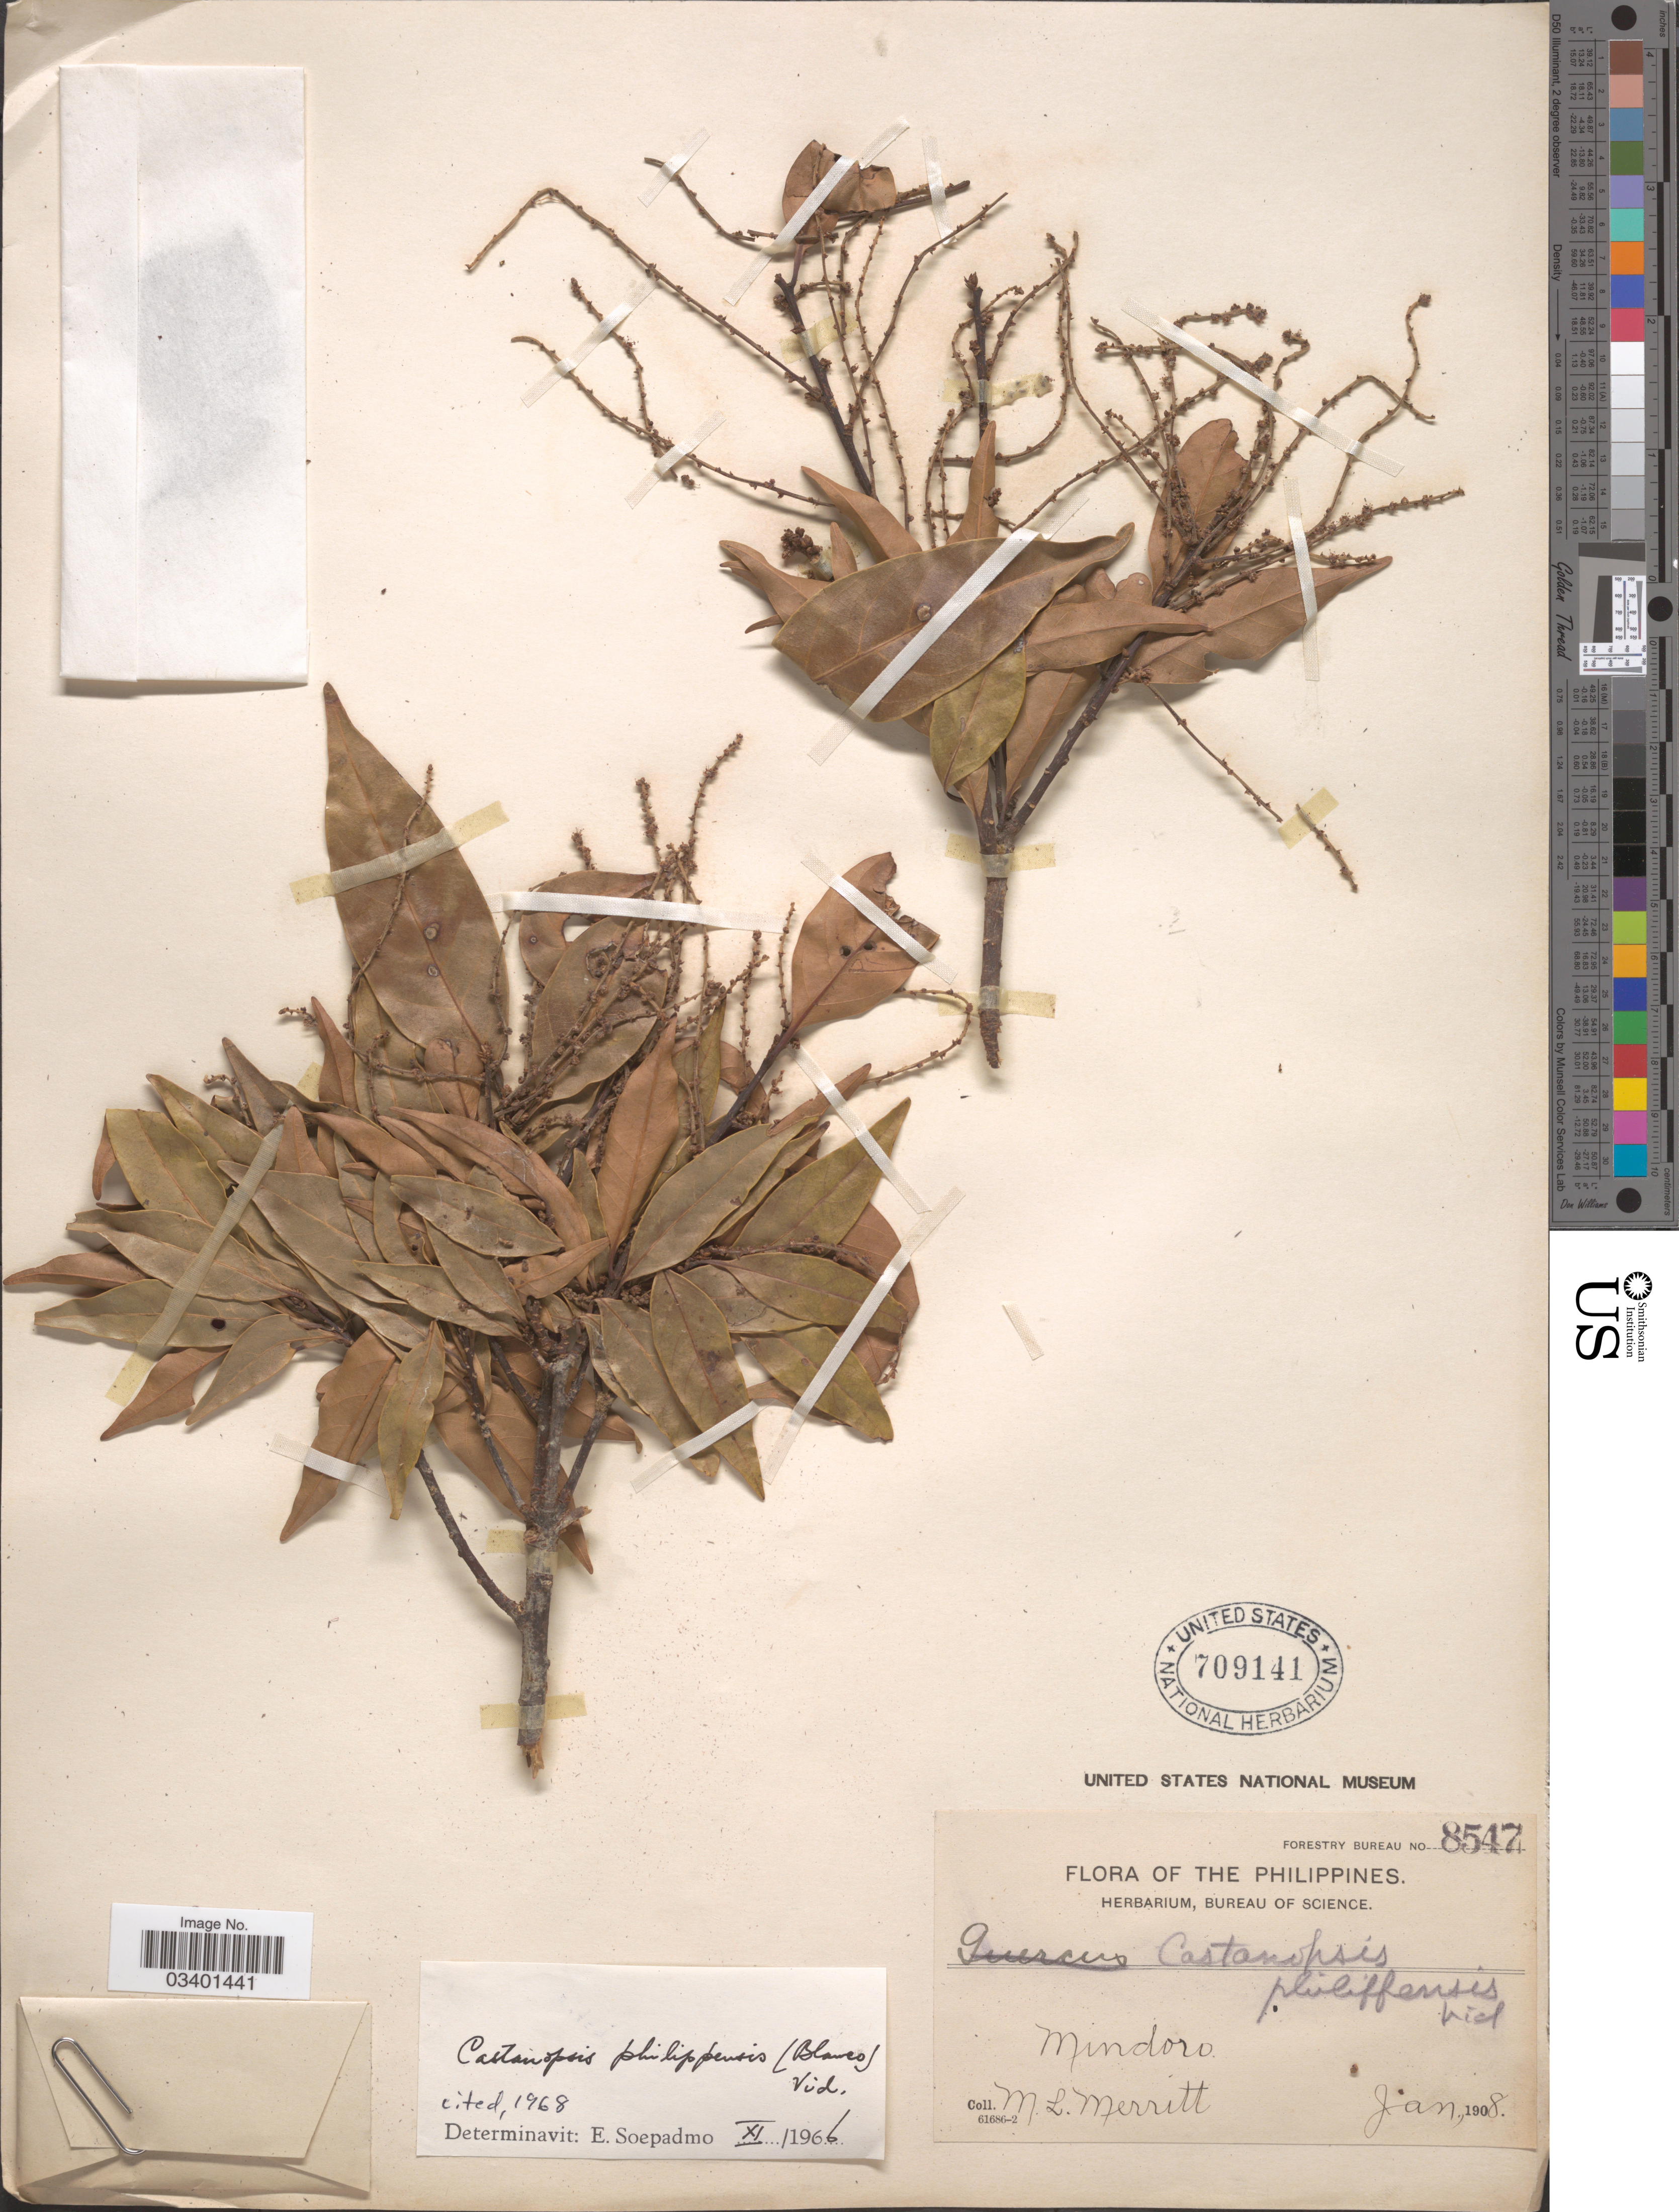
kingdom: Plantae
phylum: Tracheophyta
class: Magnoliopsida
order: Fagales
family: Fagaceae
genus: Castanopsis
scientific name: Castanopsis philipensis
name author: (Blanco) Vidal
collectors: M. L. Merritt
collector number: Forestry Bureau 8547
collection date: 1908-01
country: Philippines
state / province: Mimaropa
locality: Mindoro.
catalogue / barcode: US 709141